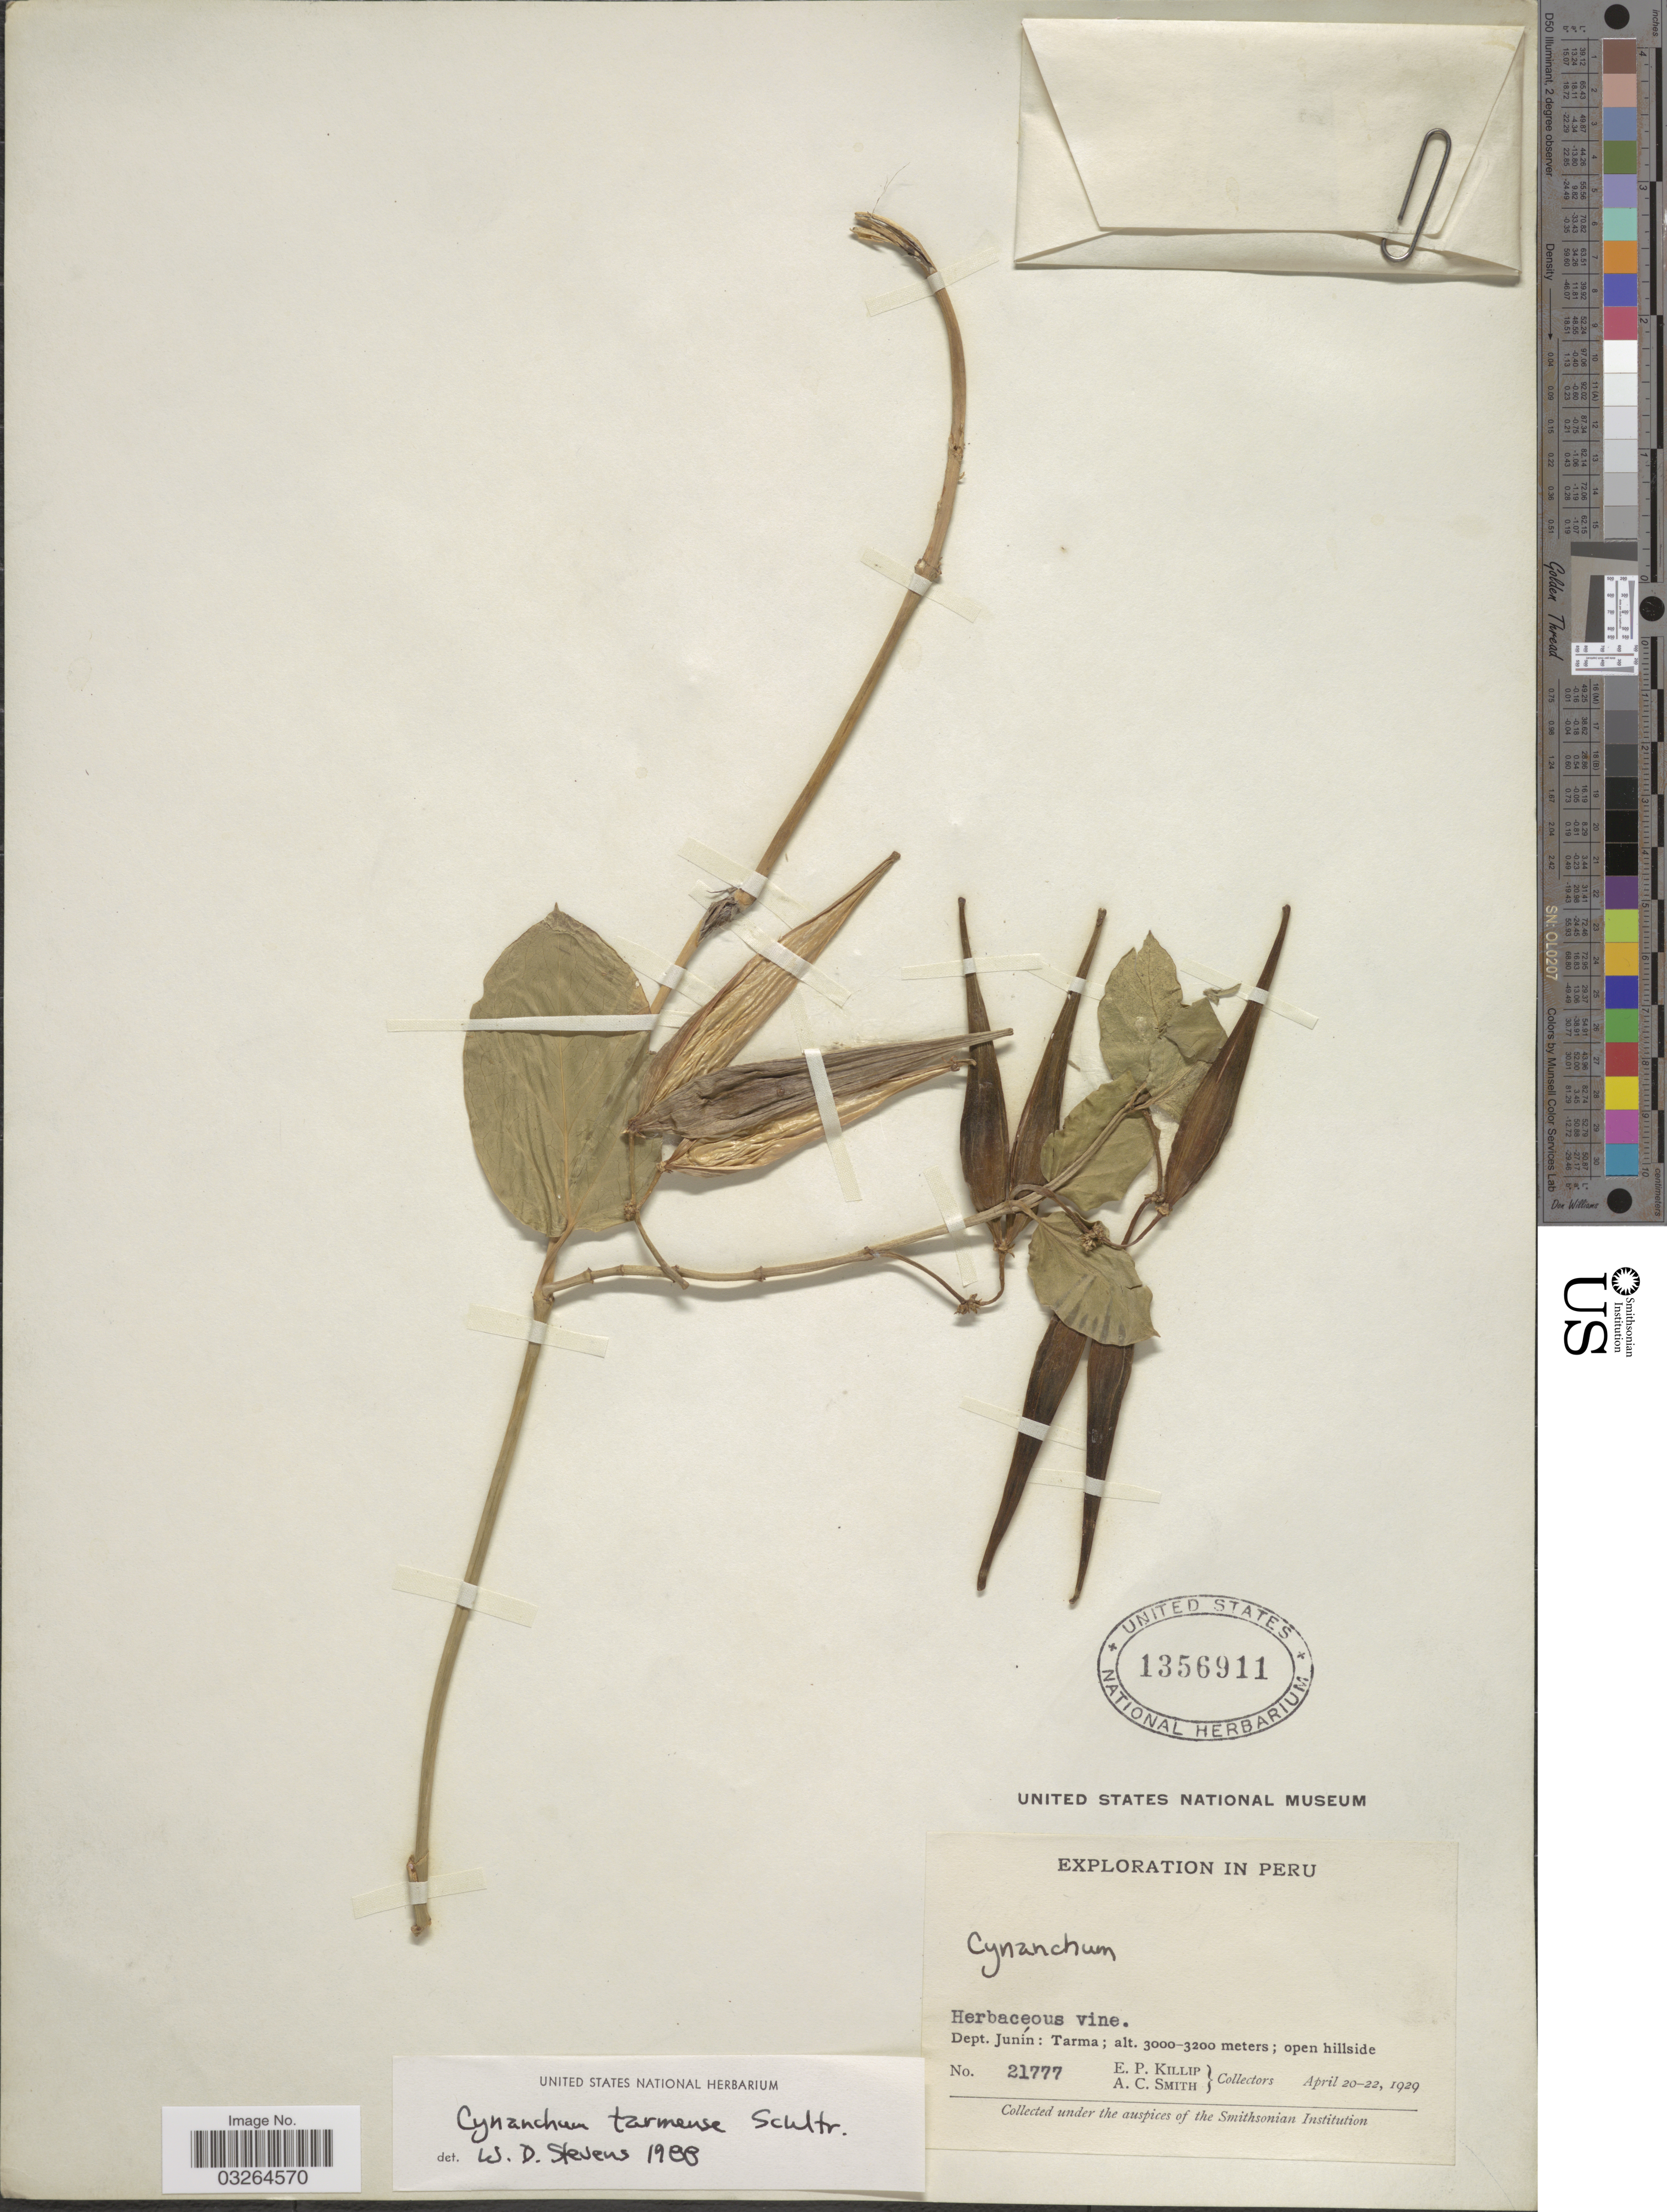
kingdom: Plantae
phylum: Tracheophyta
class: Magnoliopsida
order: Gentianales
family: Apocynaceae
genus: Cynanchum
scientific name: Cynanchum tarmense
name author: Schltr.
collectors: E. P. Killip & A. C. Smith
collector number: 21777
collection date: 1929-04-20/1929-04-22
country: Peru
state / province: Junín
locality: Dept. Junín: Tarma; open hillside.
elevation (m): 3000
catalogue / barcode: US 1356911